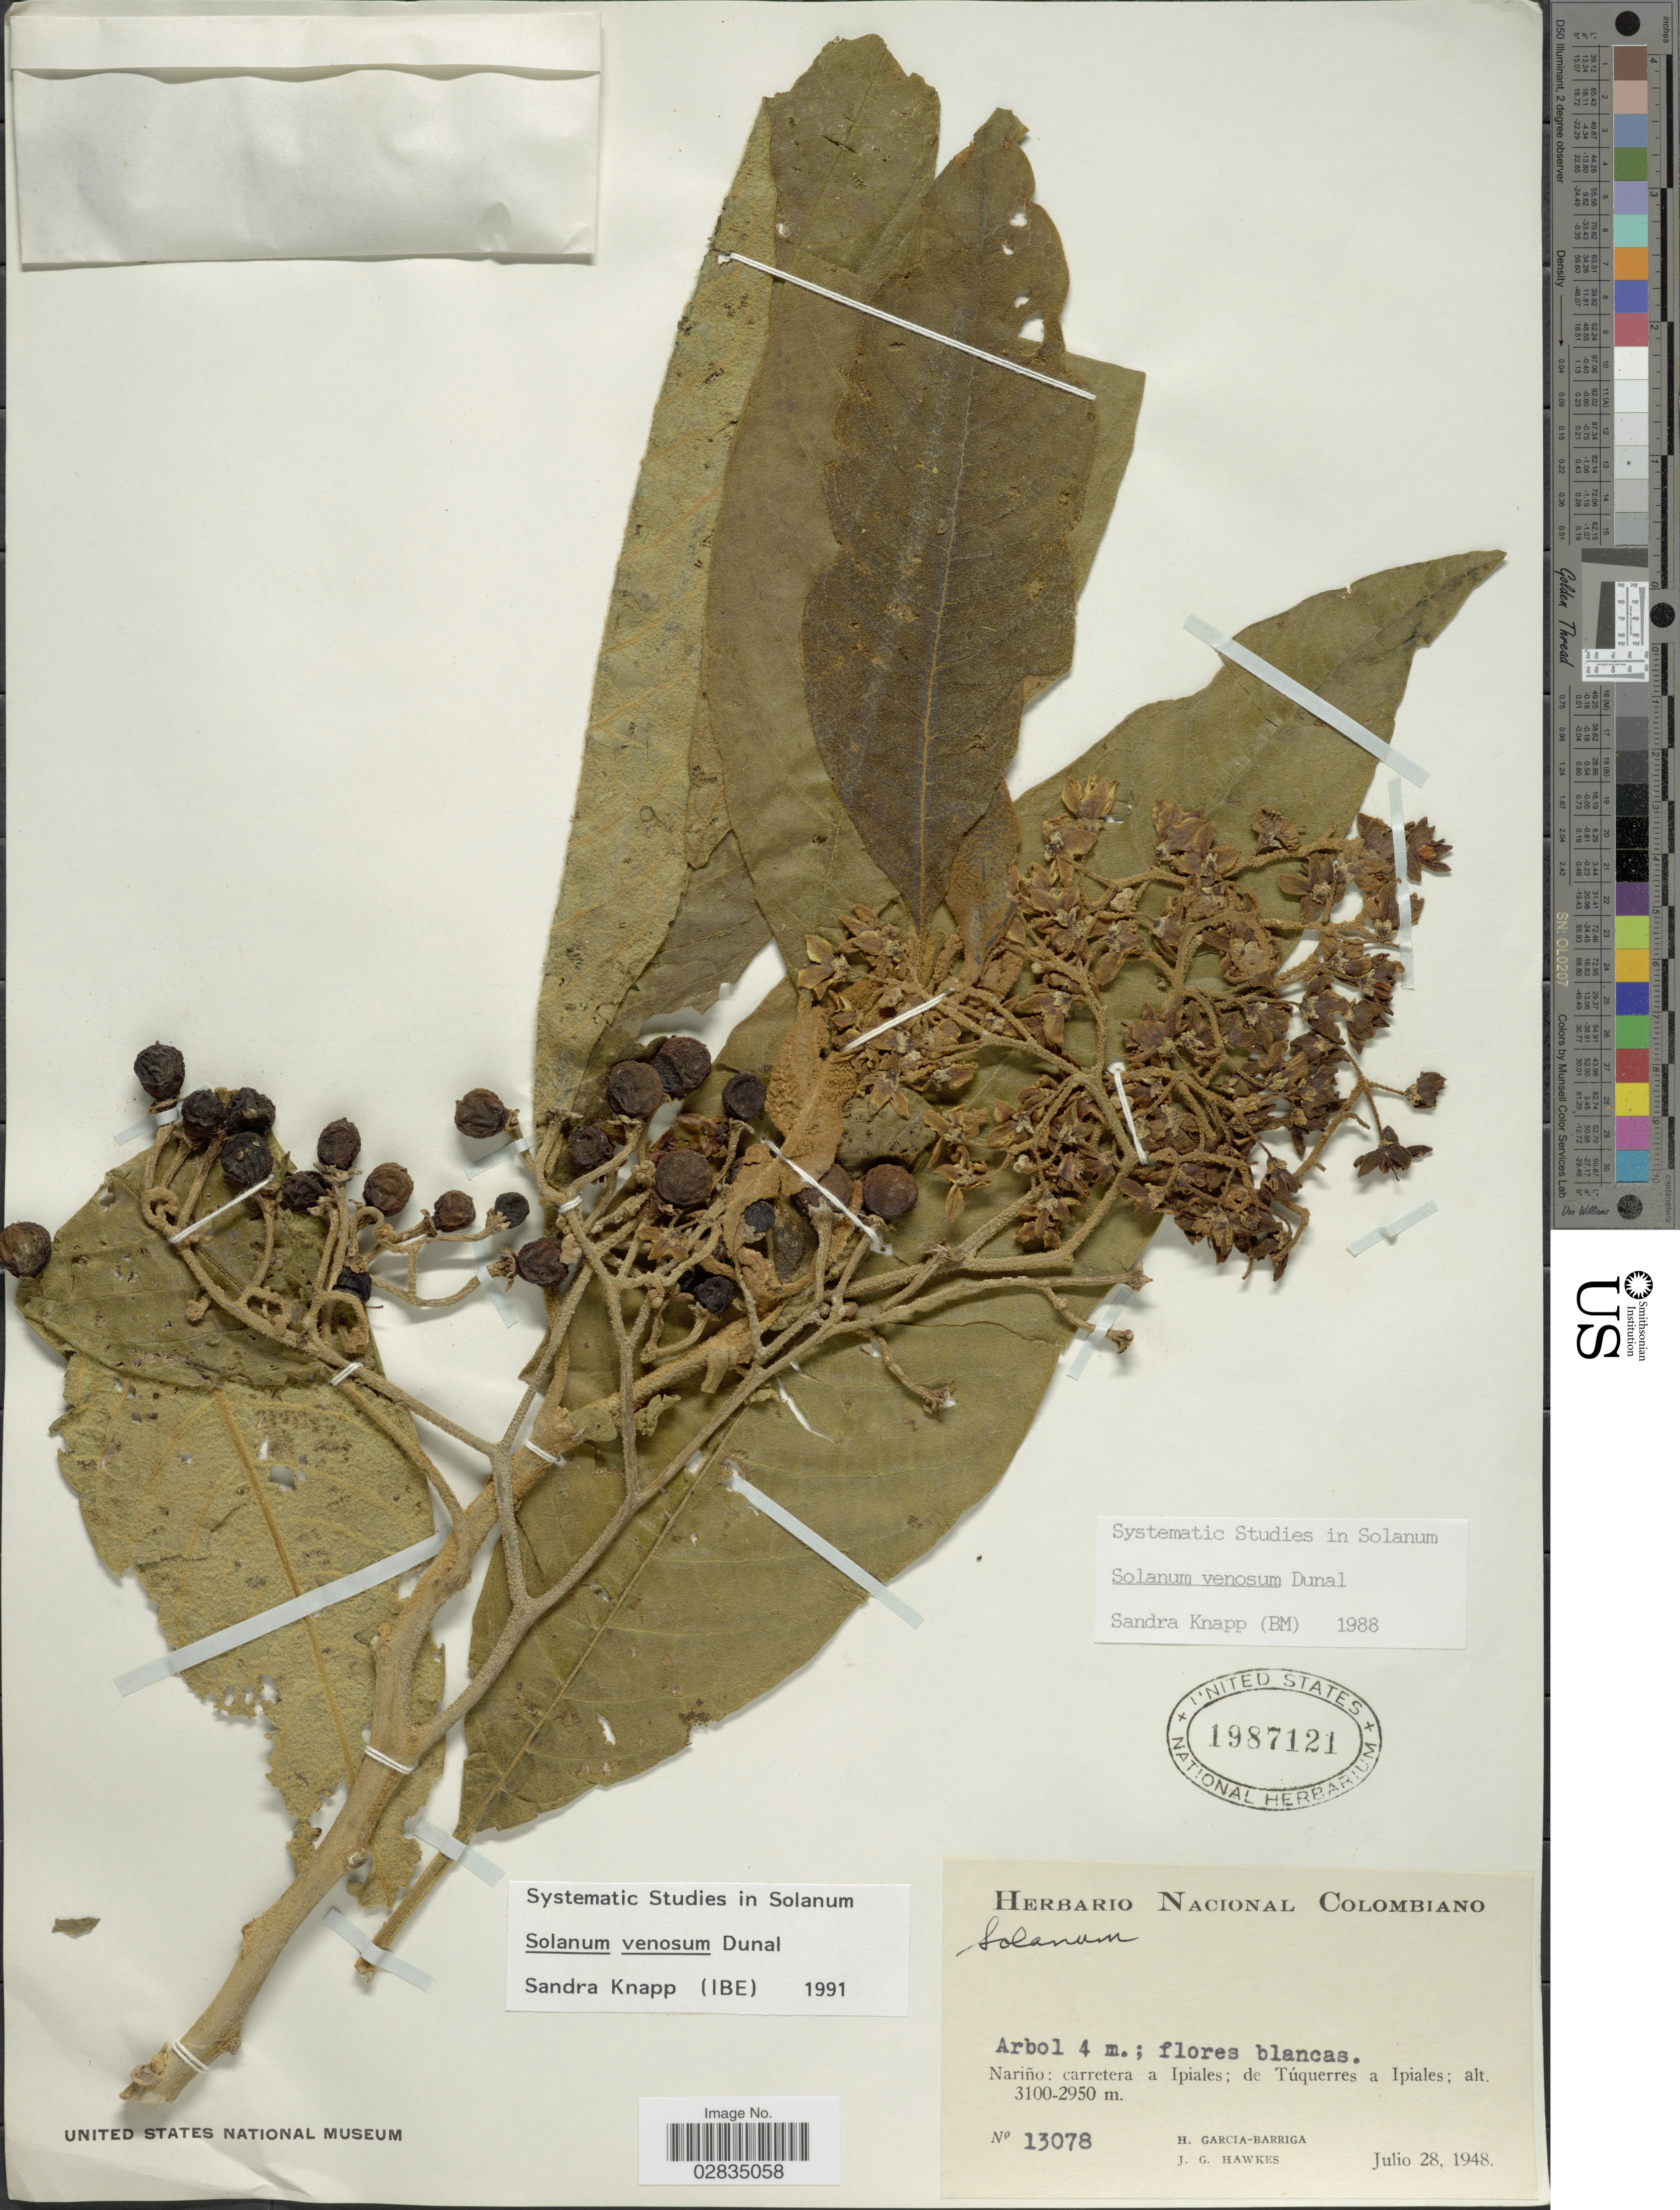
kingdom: Plantae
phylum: Tracheophyta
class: Magnoliopsida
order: Solanales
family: Solanaceae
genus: Solanum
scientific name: Solanum venosum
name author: Dunal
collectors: H. García Barriga & J. Hawkes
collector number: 13078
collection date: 1948-07-28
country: Colombia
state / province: Nariño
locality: Carretera a Ipiales; de Túquerres a Ipiales.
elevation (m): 2950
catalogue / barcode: US 1987121